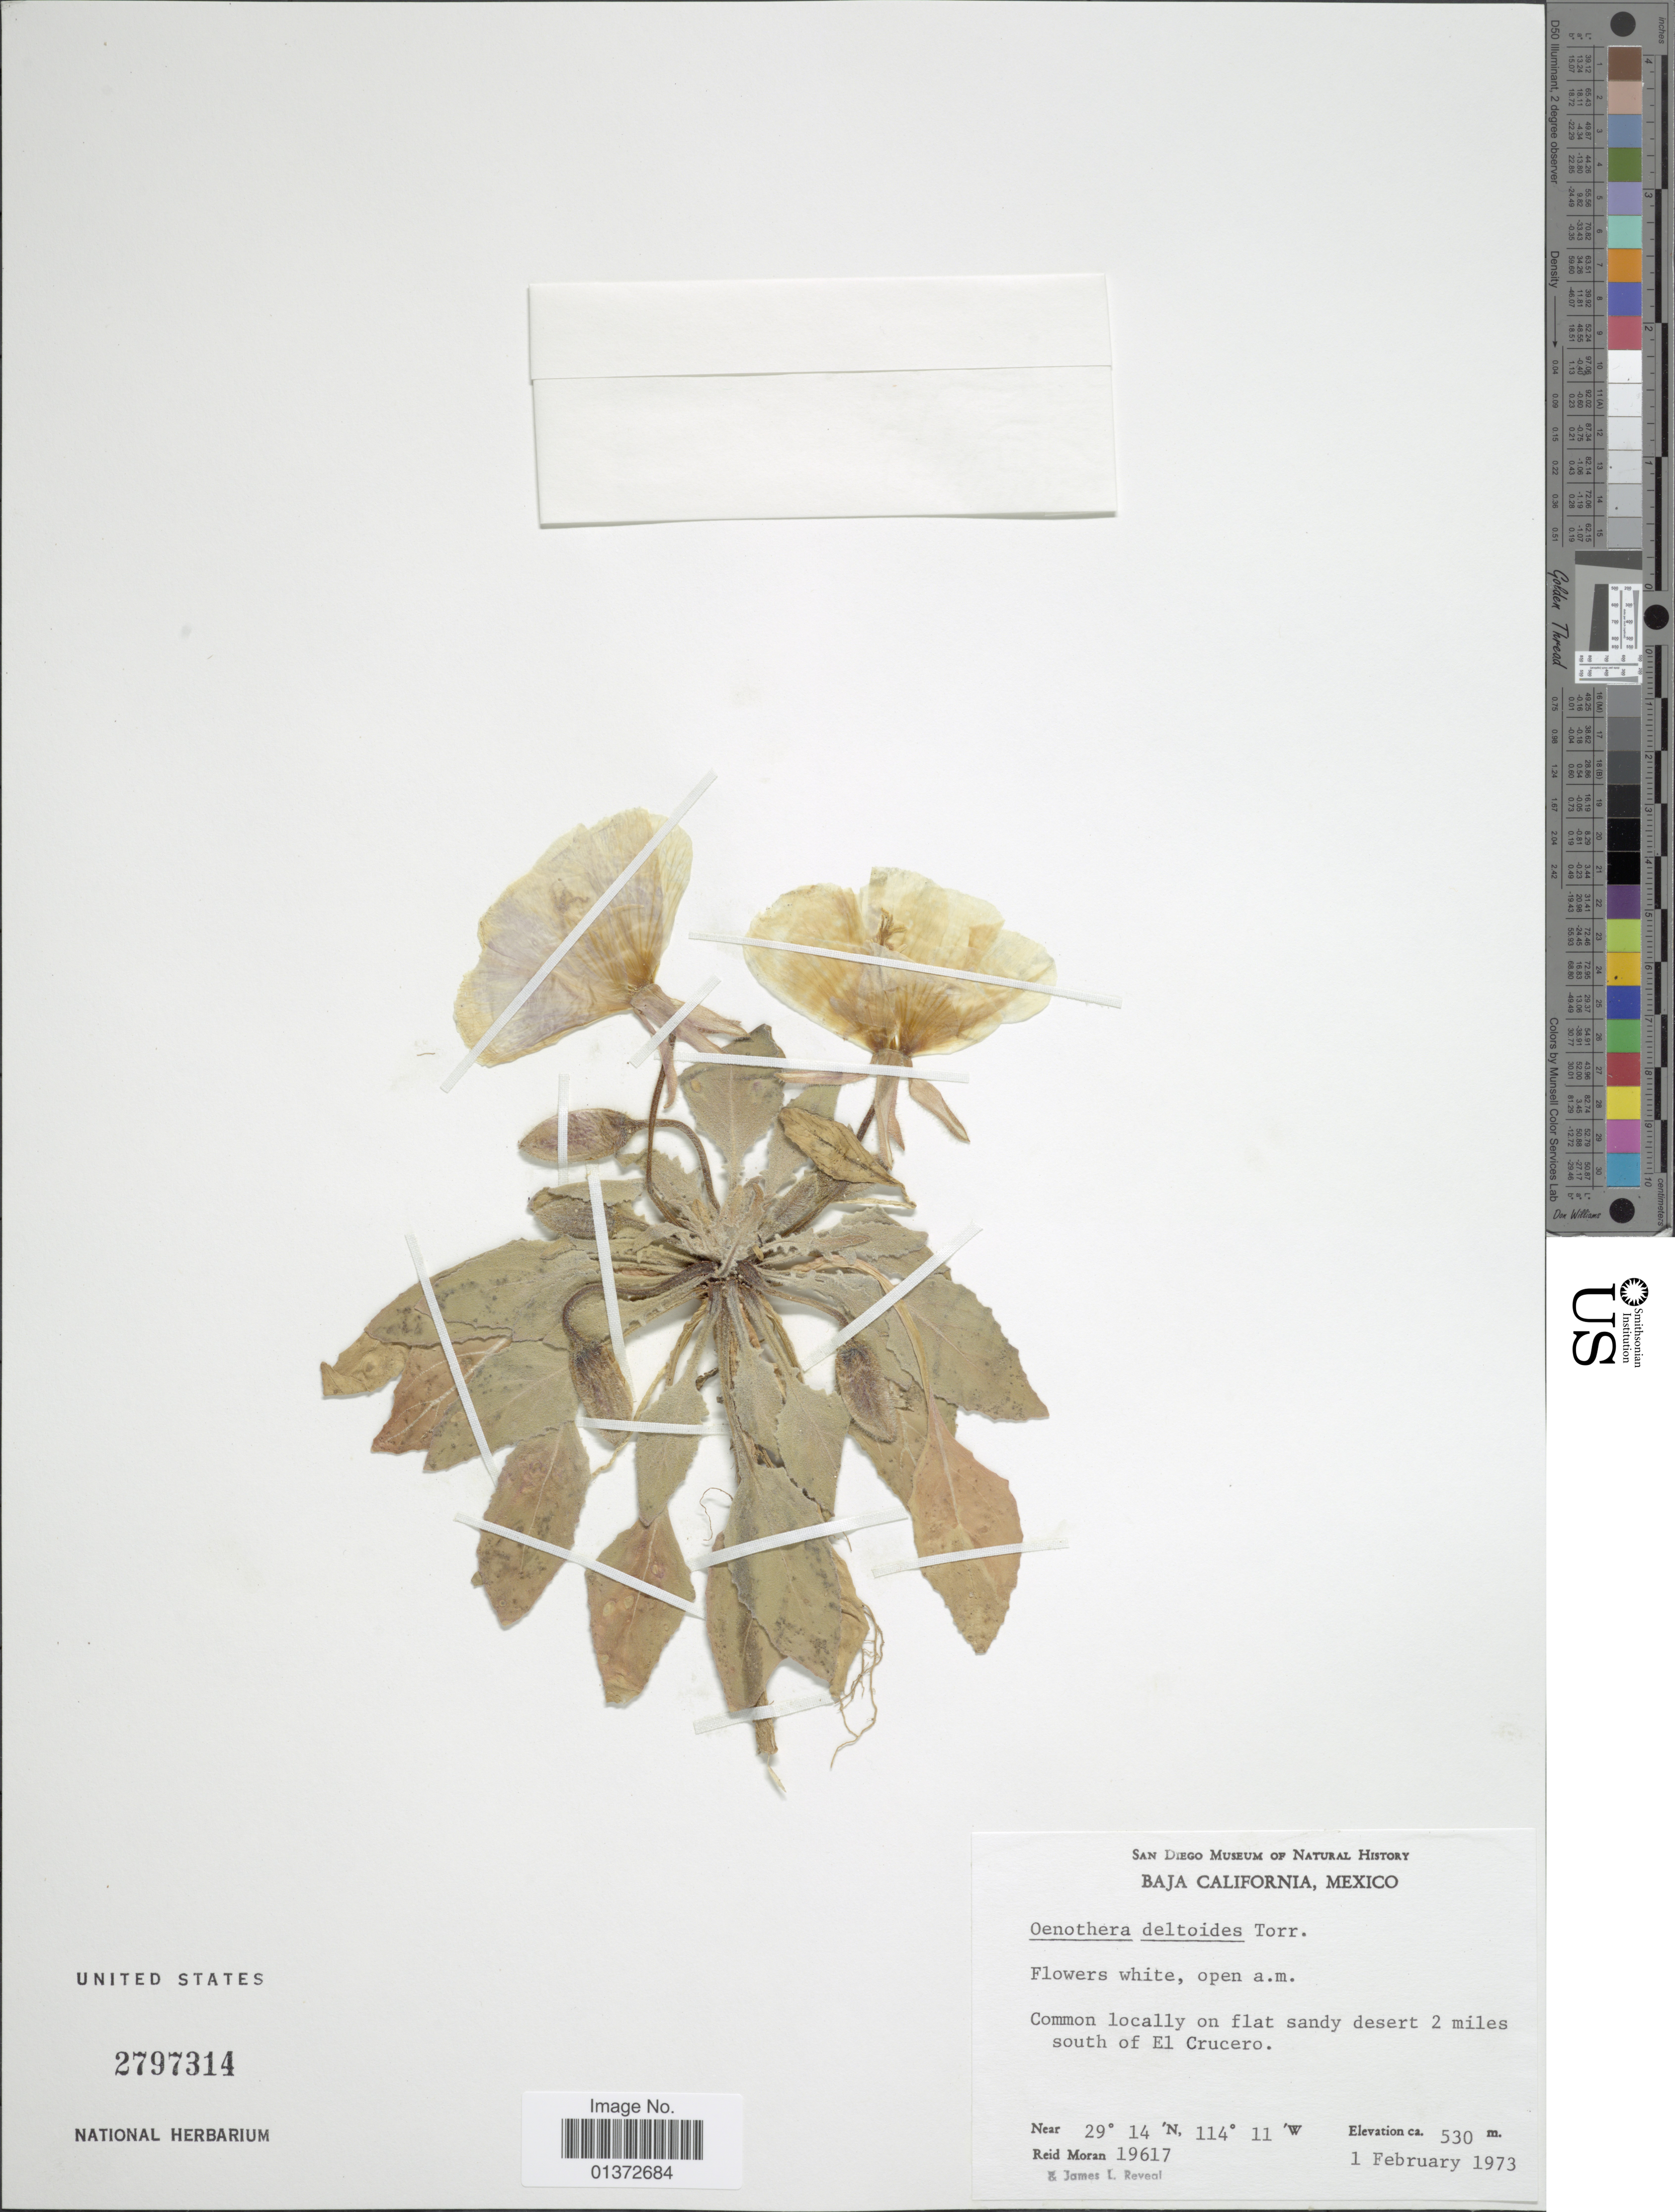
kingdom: Plantae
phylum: Tracheophyta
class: Magnoliopsida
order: Myrtales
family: Onagraceae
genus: Oenothera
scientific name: Oenothera deltoides subsp. deltoides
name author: Torr. & Frém.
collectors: R. V. Moran & J. L. Reveal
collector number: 19617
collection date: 1973-02-01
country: Mexico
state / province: Baja California Norte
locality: Common locally on flat sandy desert 2 miles south of El Crucero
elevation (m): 530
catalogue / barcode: US 2797314